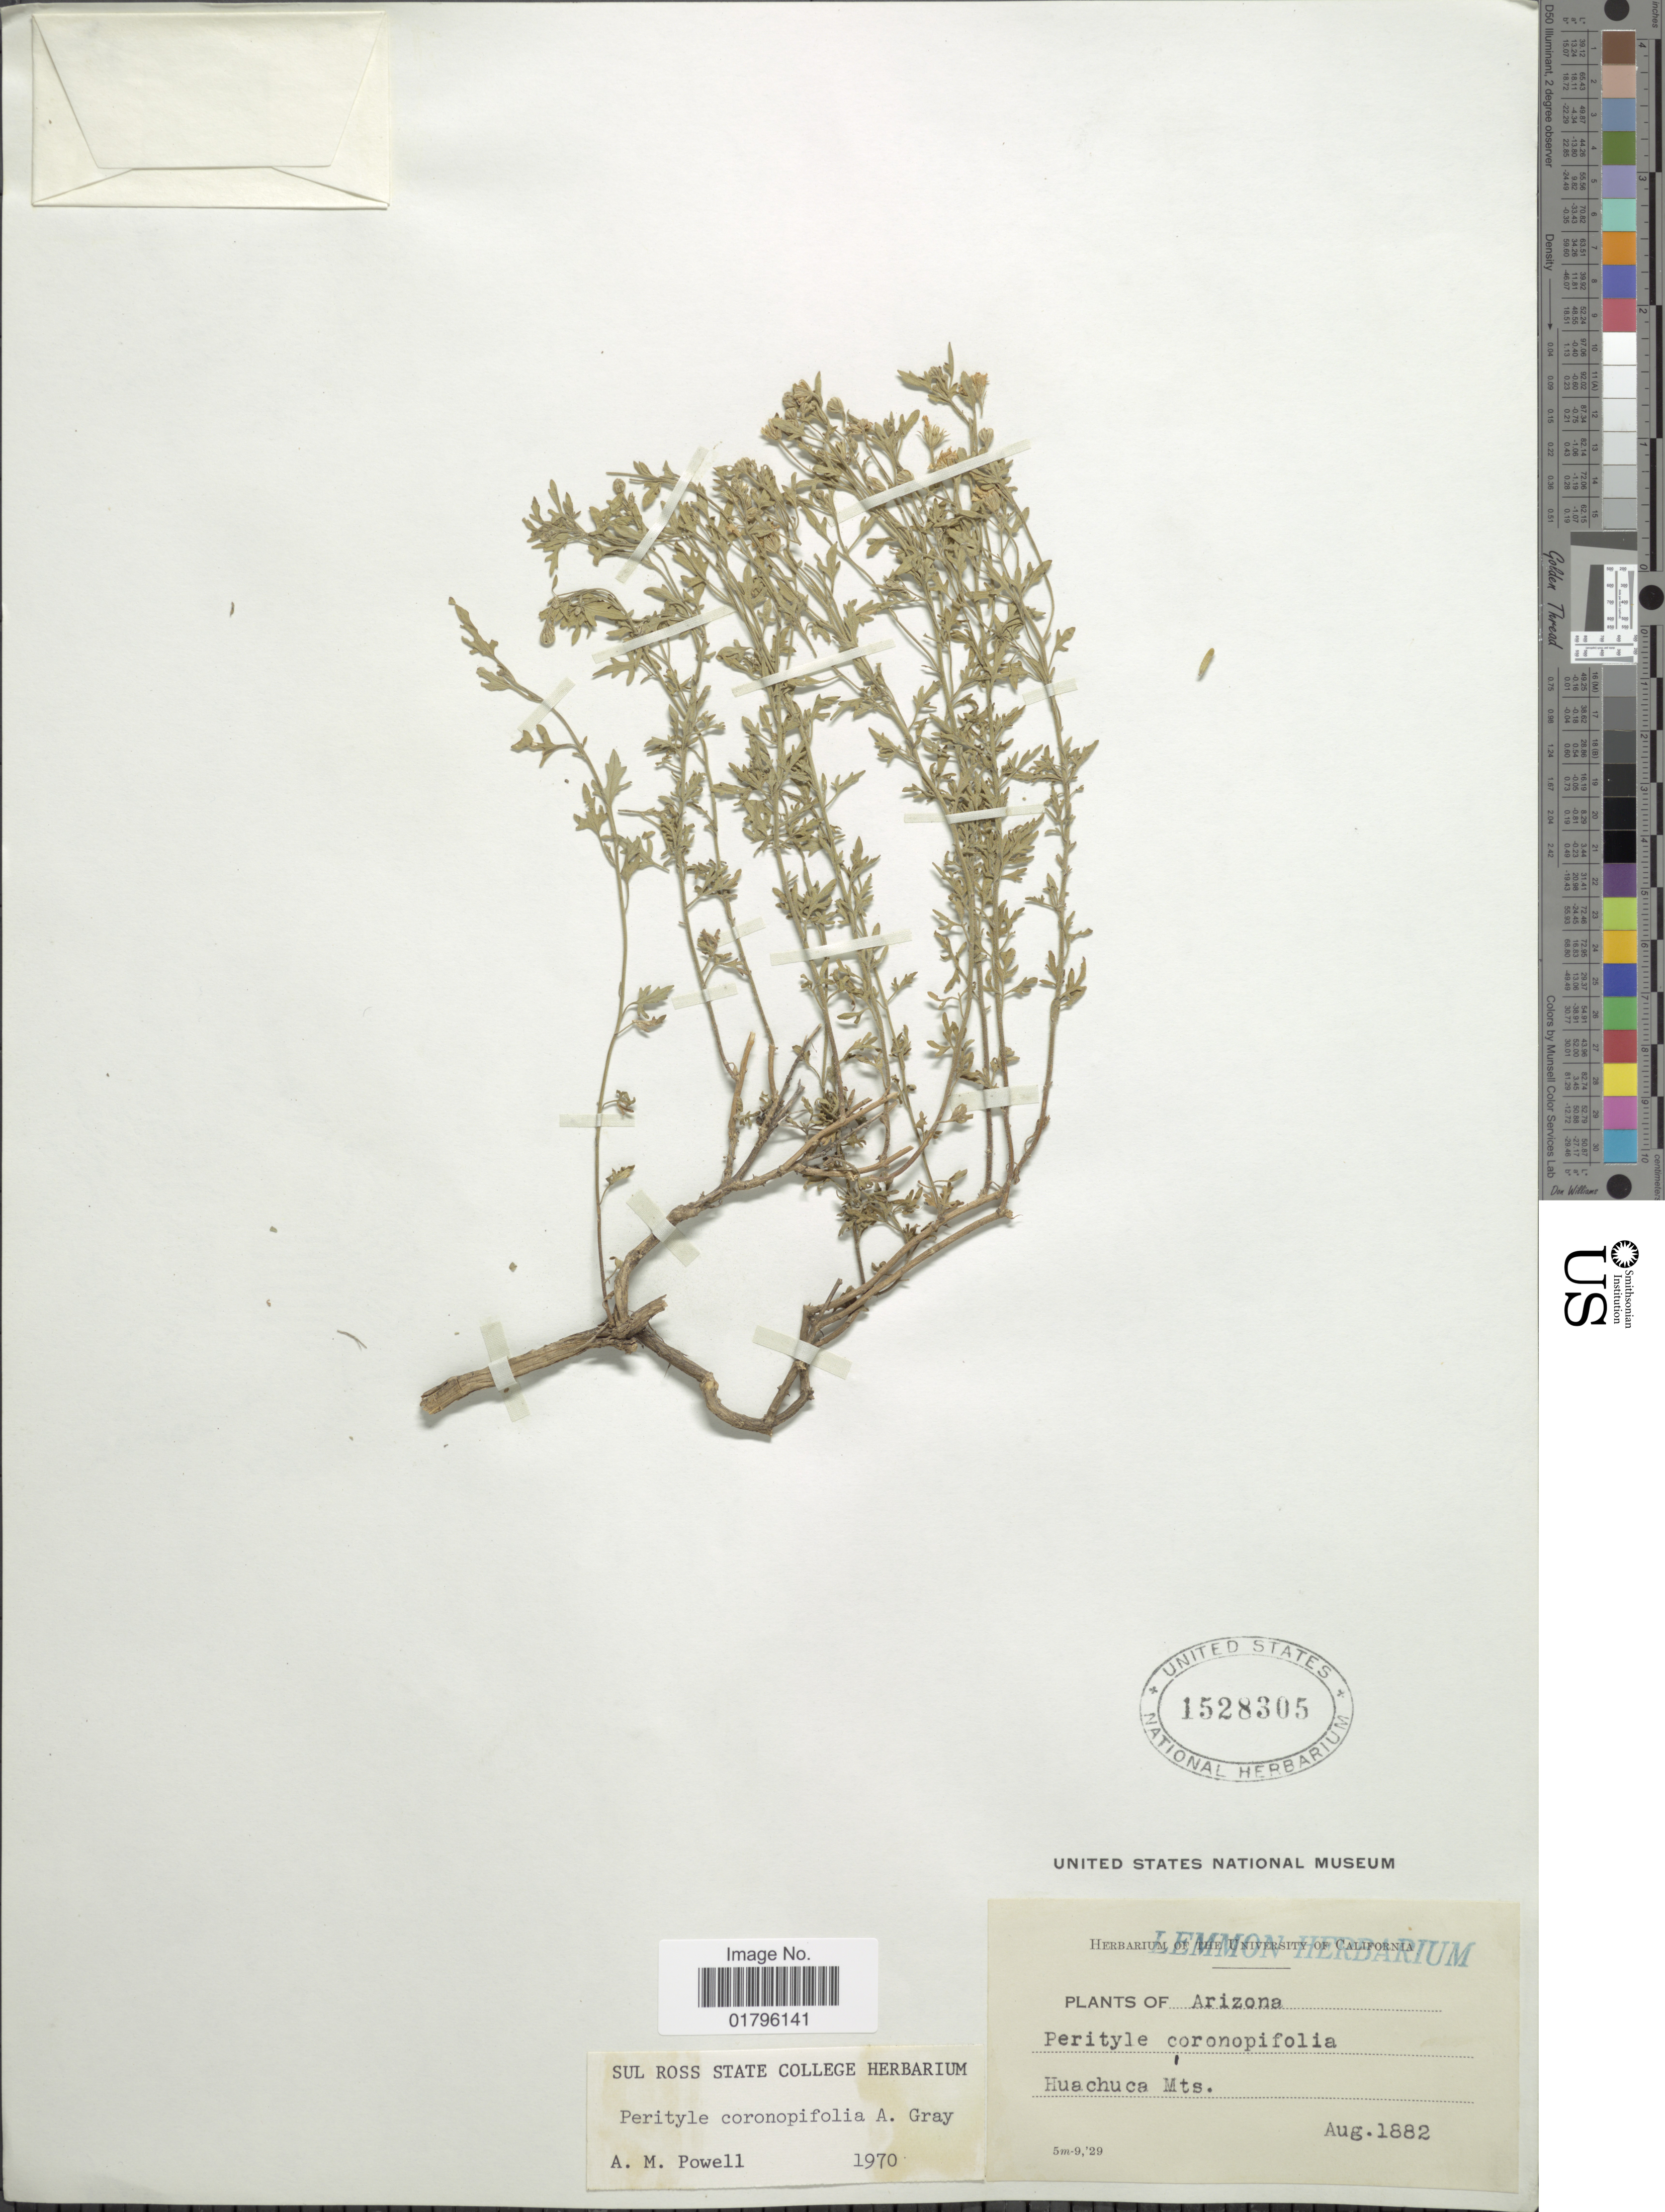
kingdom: Plantae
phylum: Tracheophyta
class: Magnoliopsida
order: Asterales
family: Asteraceae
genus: Perityle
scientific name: Perityle coronopifolia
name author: A. Gray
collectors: ex herb. Lemmon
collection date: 1882-08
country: United States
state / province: Arizona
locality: Huachuca Mts.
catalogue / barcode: US 1528305